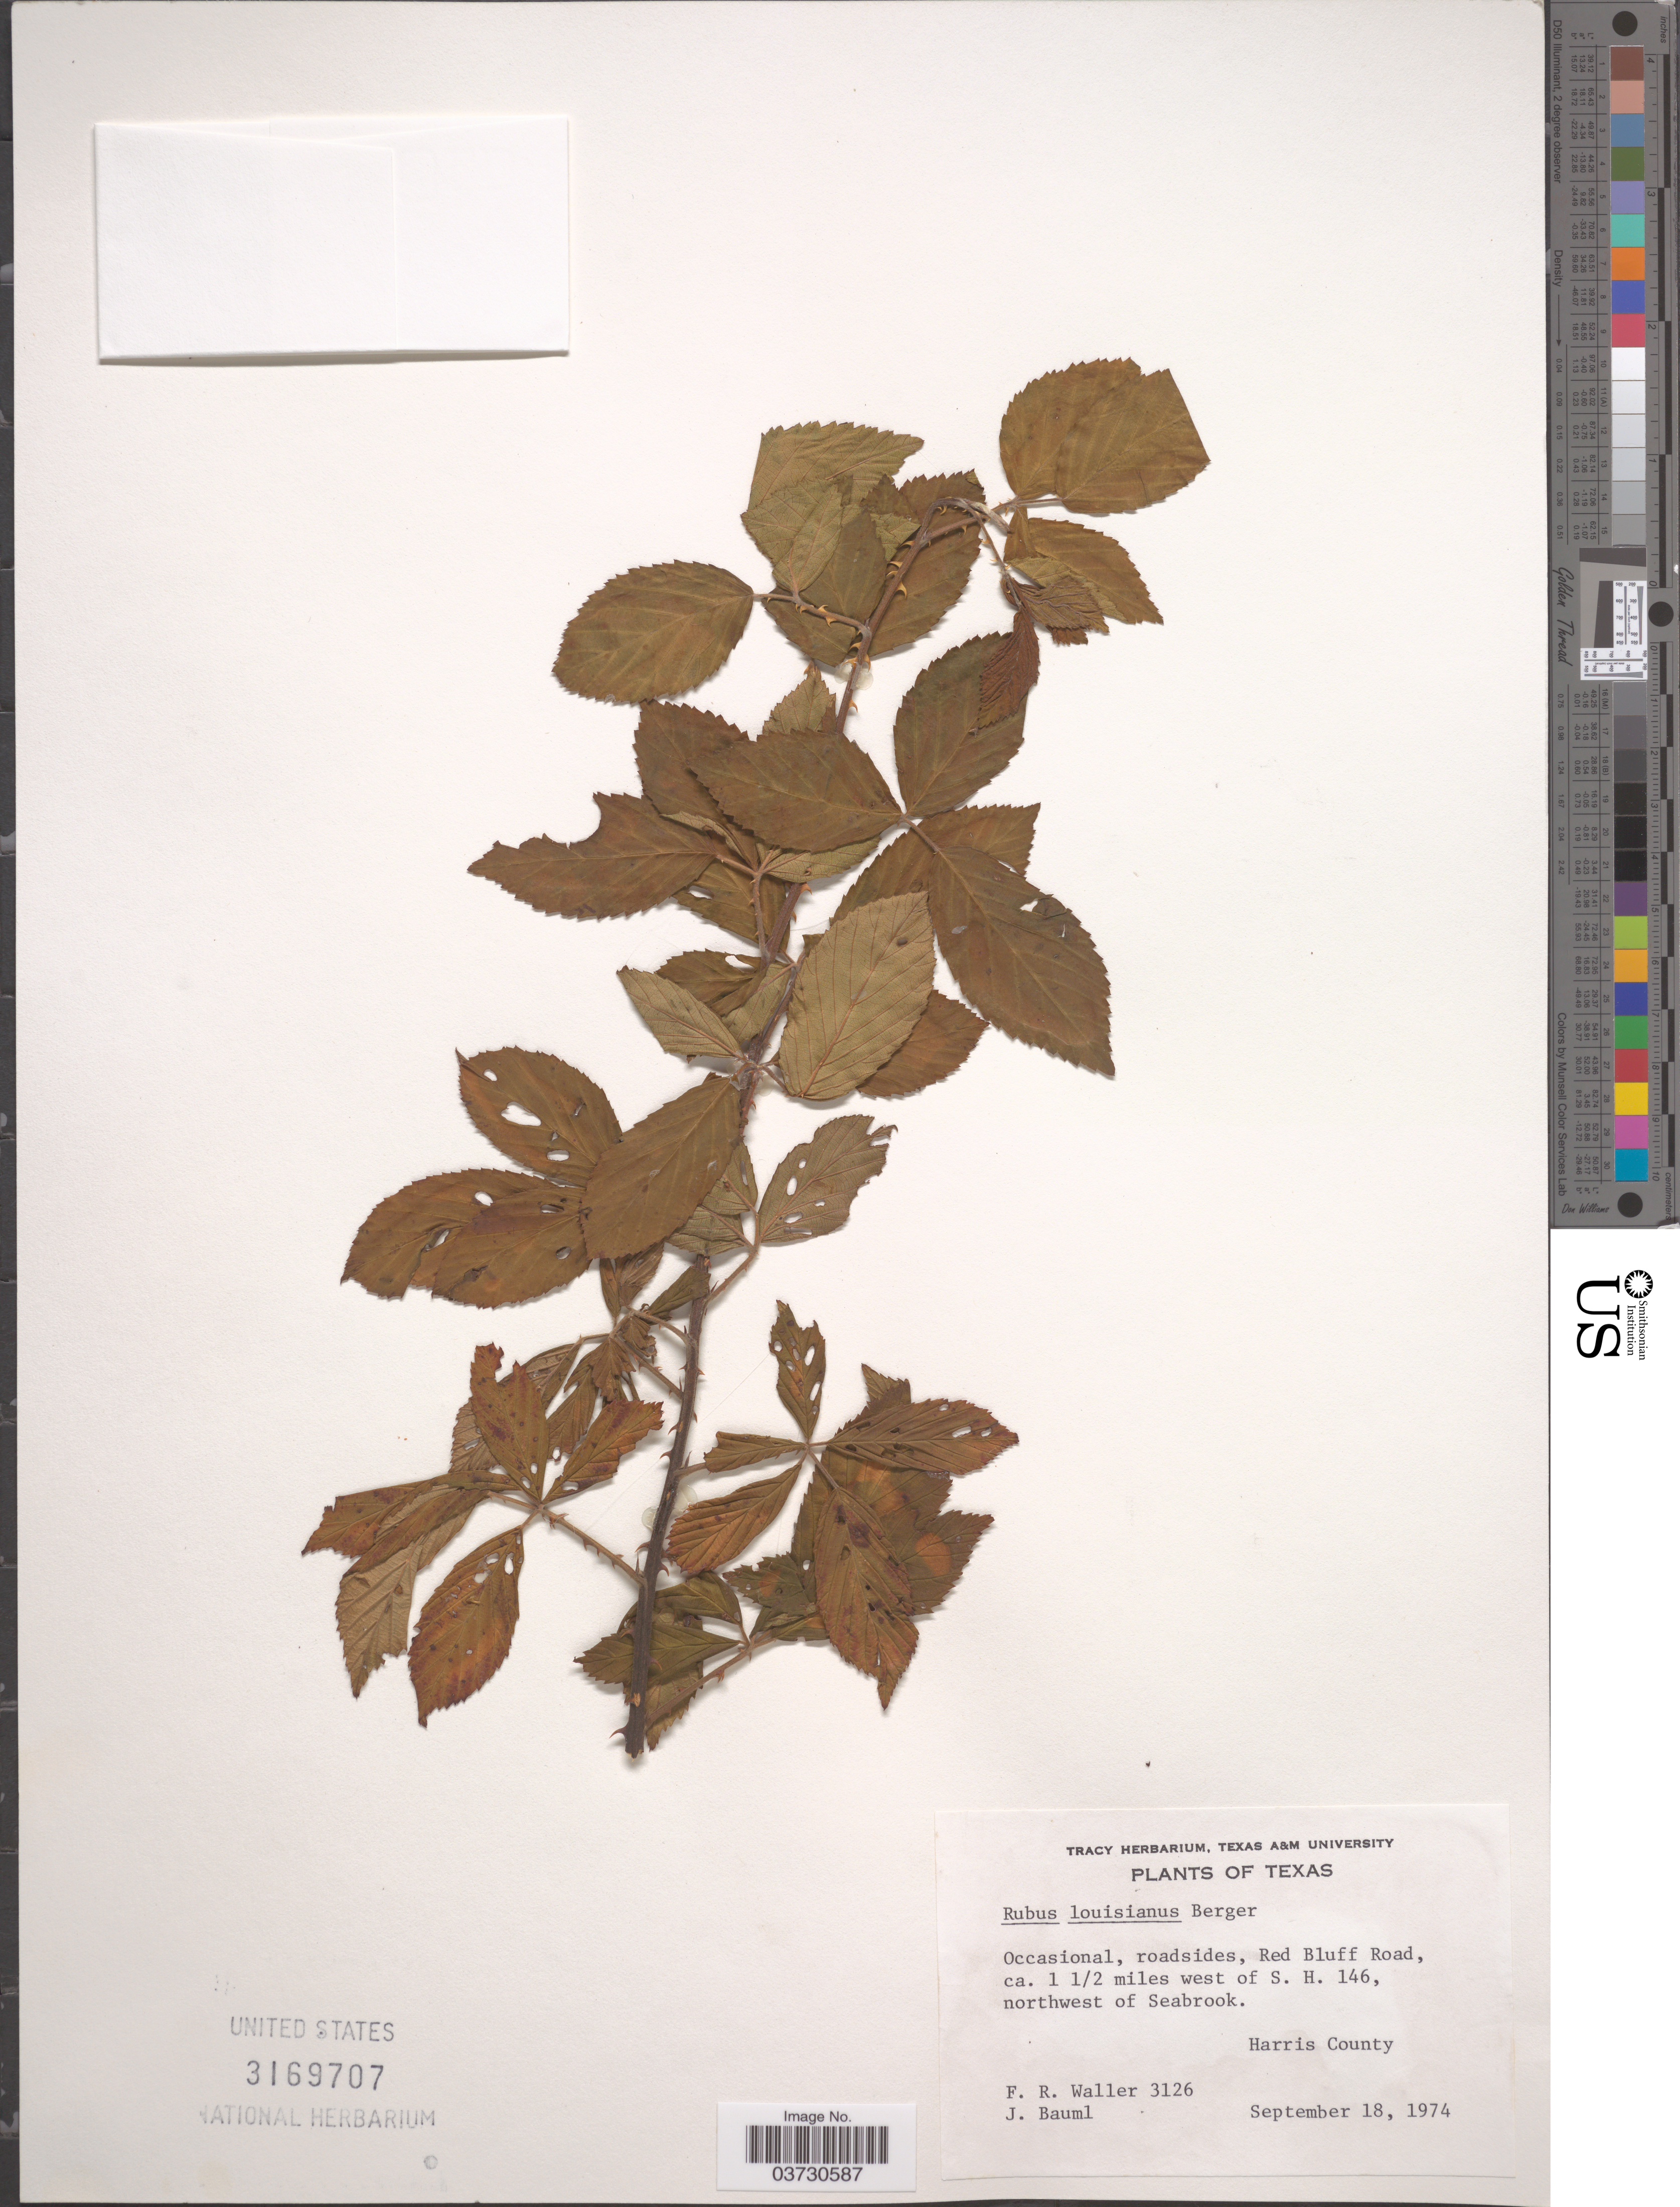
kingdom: Plantae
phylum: Tracheophyta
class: Magnoliopsida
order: Rosales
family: Rosaceae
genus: Rubus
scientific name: Rubus louisianus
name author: A. Berger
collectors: F. R. Waller & J. Bauml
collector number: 3126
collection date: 1974-09-18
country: United States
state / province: Texas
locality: Red Bluff Road, ca. 1½ miles west of S. H. 146, northwest of Seabrook. Harris County.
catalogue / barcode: US 3169707